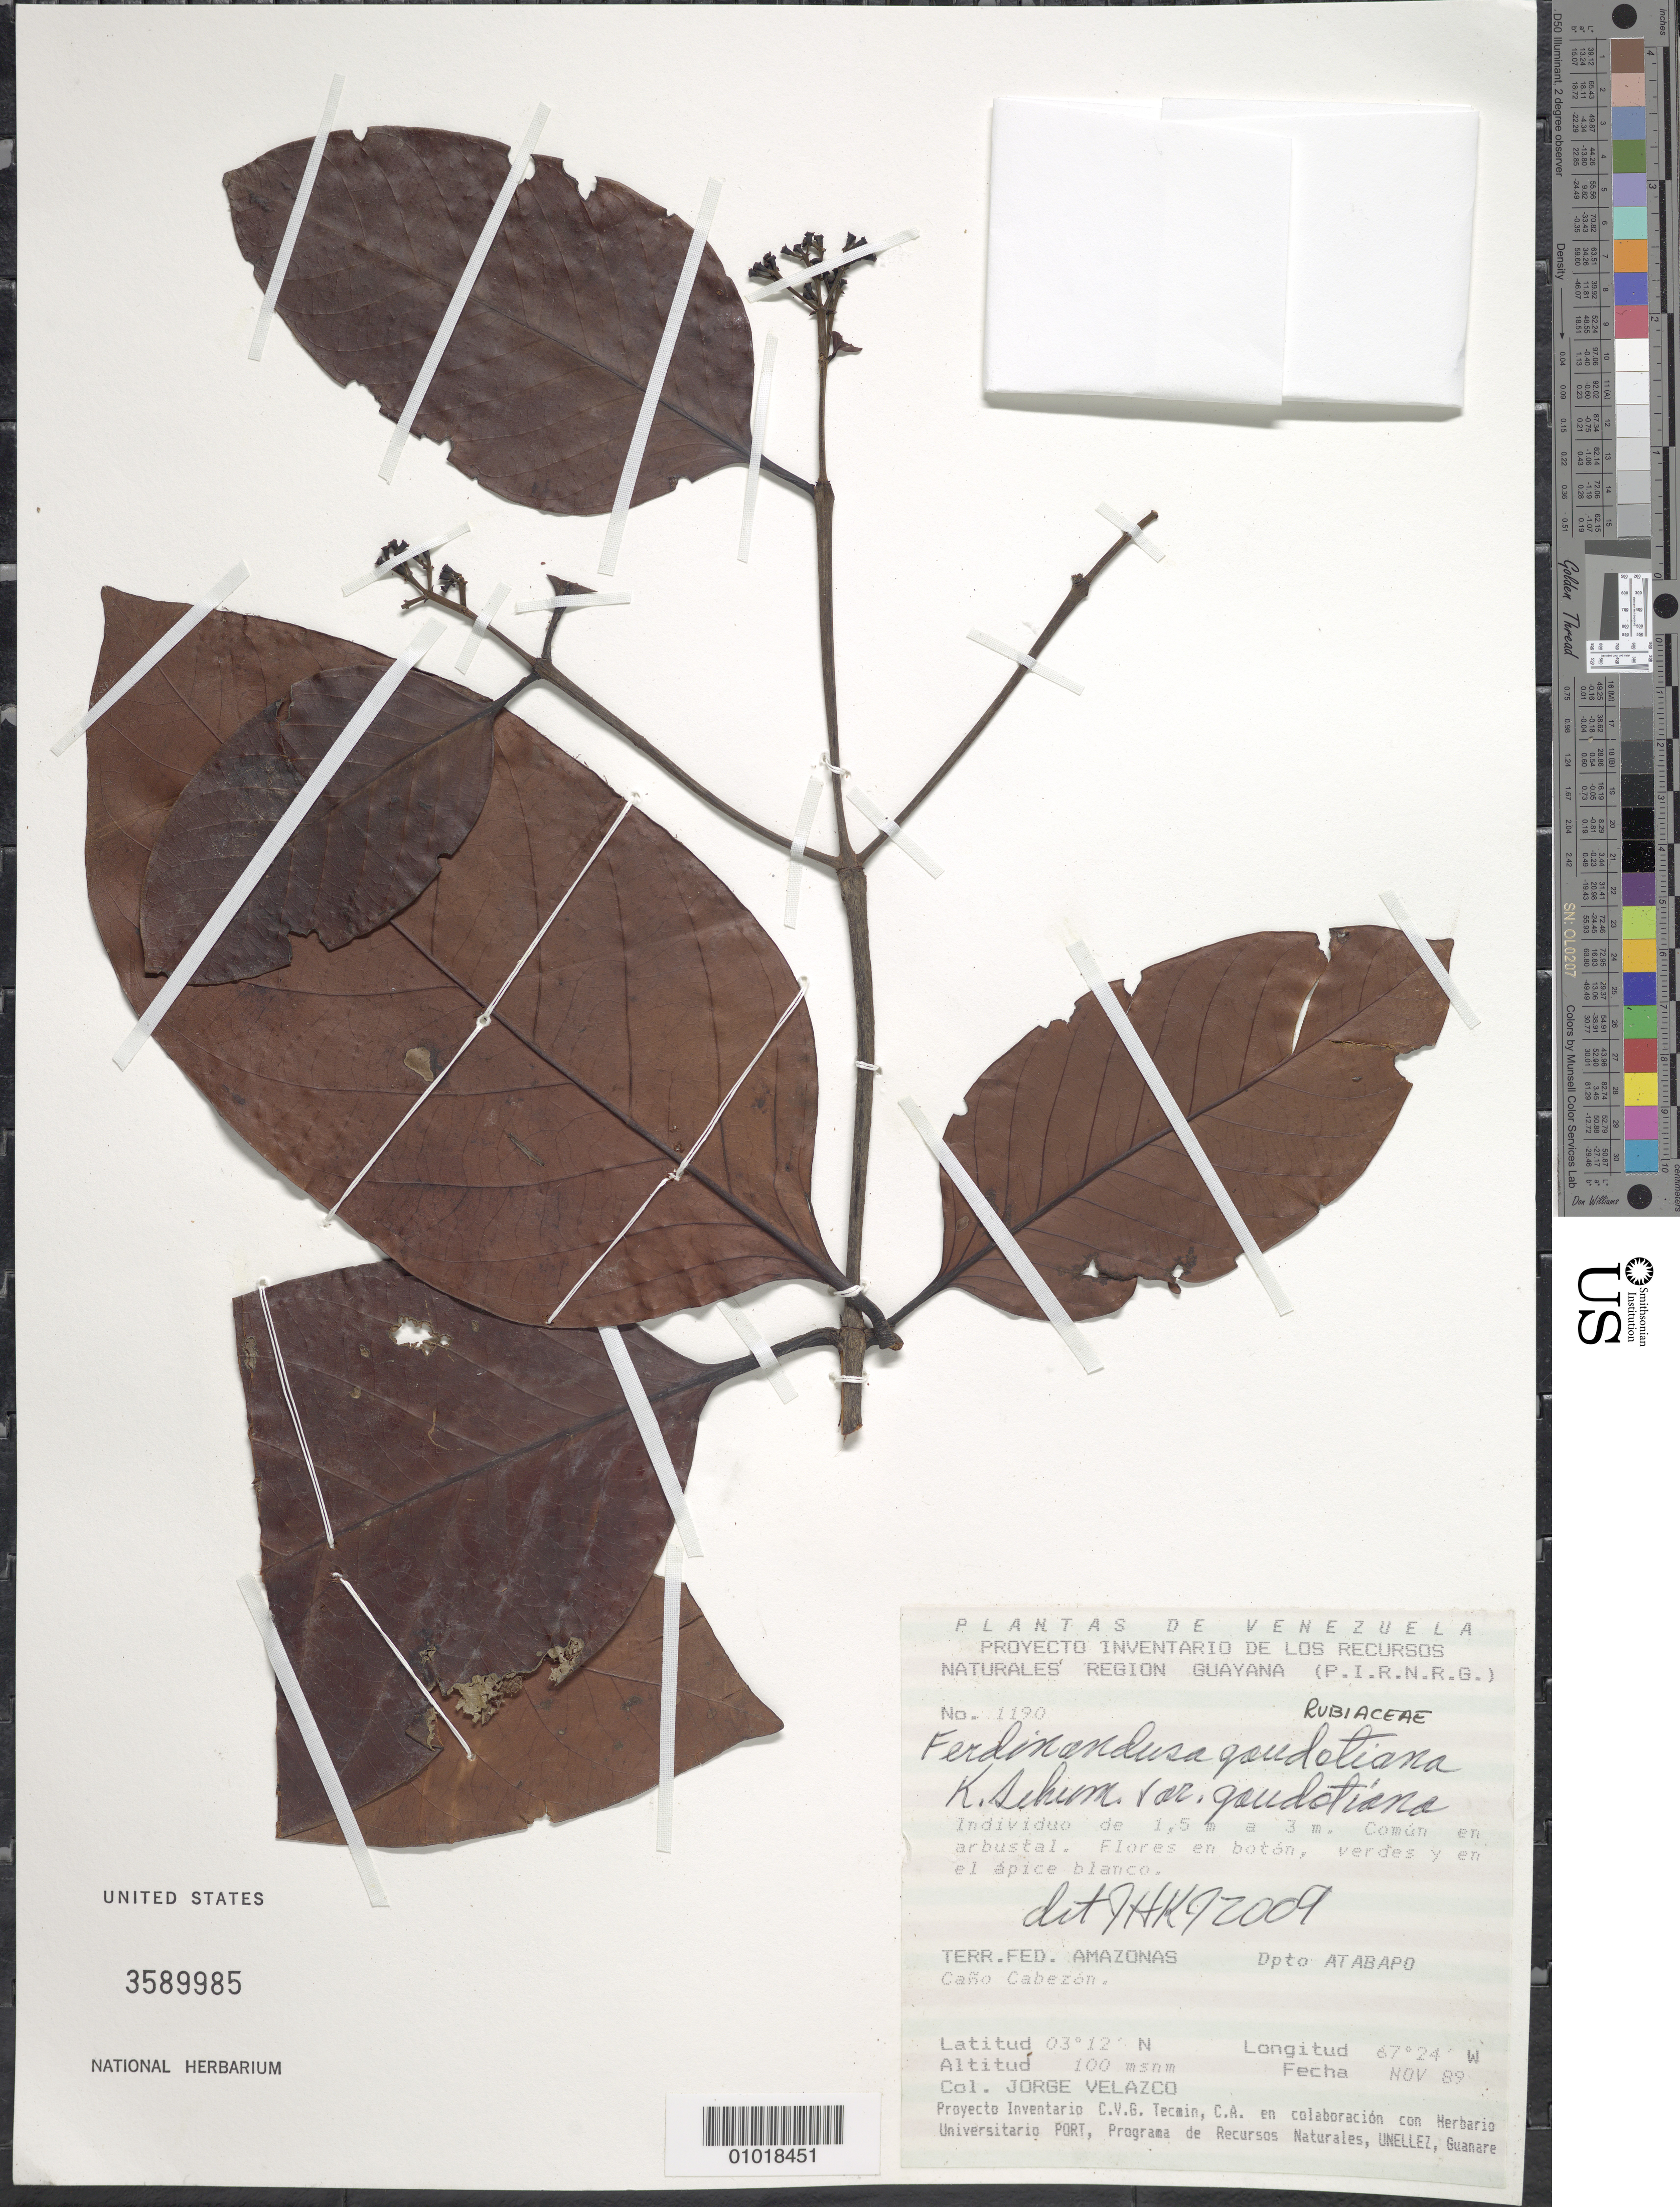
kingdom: Plantae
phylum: Tracheophyta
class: Magnoliopsida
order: Gentianales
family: Rubiaceae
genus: Ferdinandusa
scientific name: Ferdinandusa goudotiana var. goudotiana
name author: K. Schum.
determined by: Kirkbride, J. H.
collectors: J. Velazco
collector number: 1190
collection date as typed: Nov-89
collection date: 1989-11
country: Venezuela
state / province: Amazonas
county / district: Atabapo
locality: Caño Cabezón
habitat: Arbustal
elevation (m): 100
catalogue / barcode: US 3589985